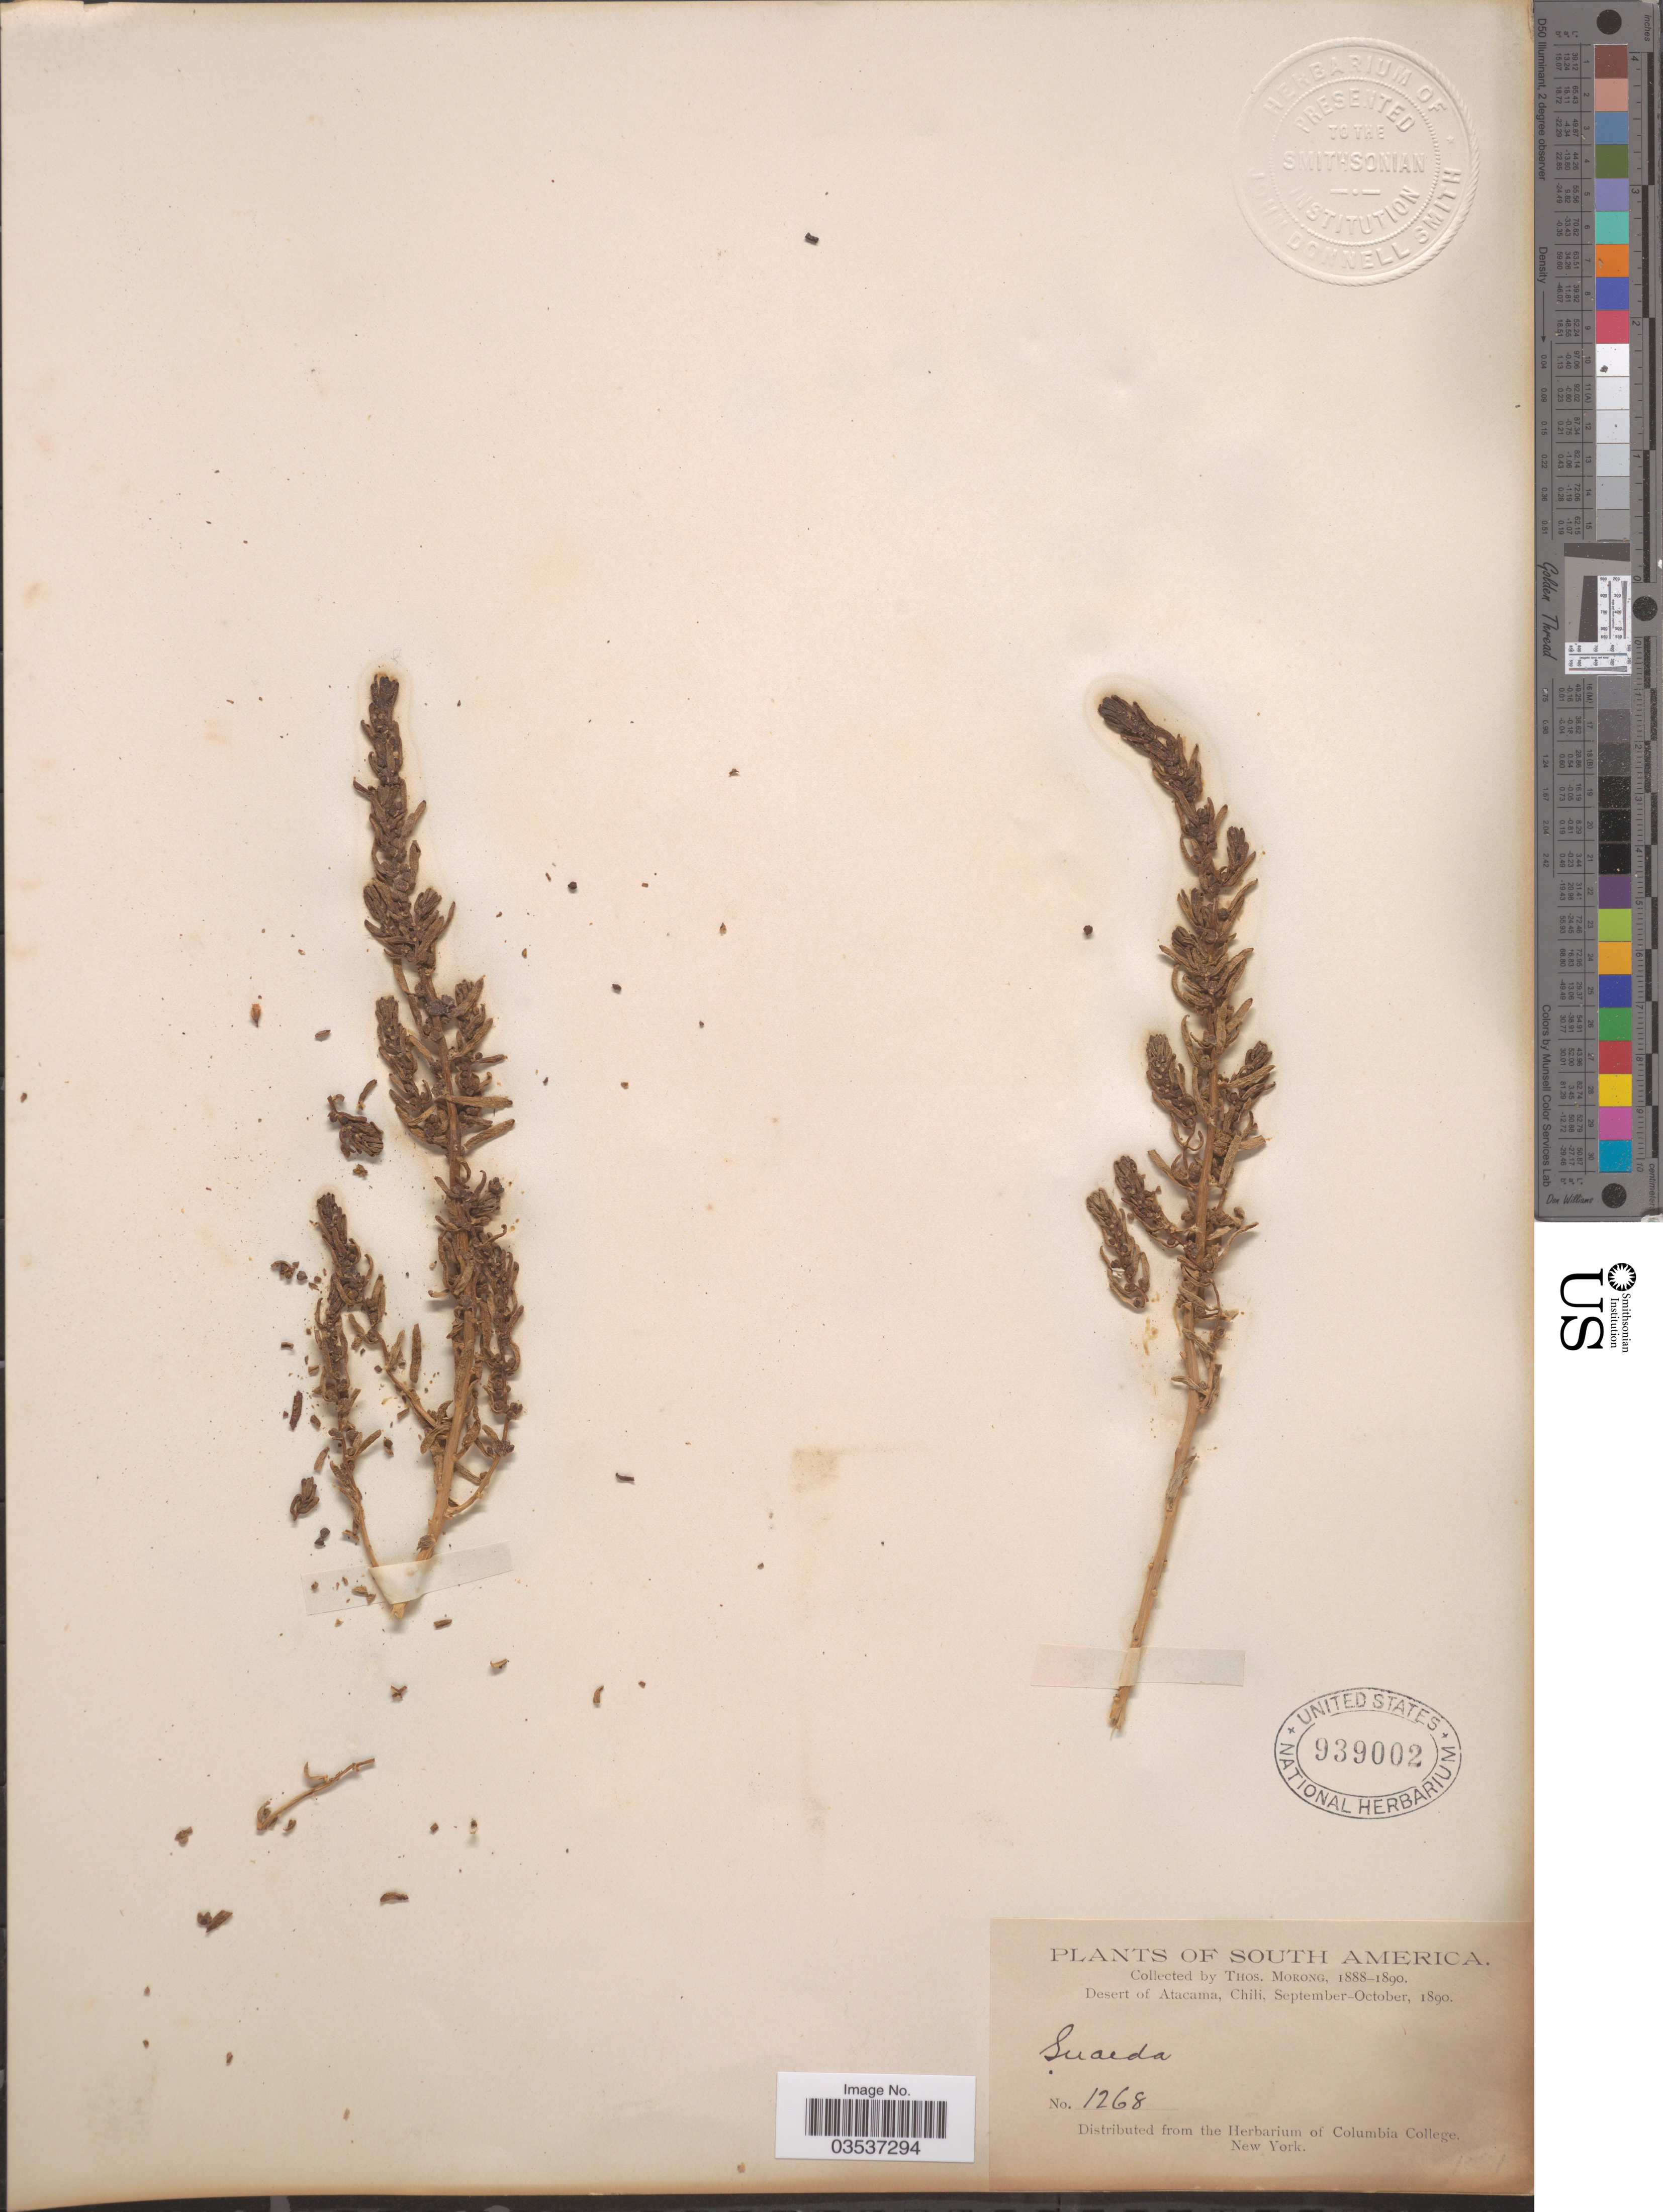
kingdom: Plantae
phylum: Tracheophyta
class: Magnoliopsida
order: Caryophyllales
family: Amaranthaceae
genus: Suaeda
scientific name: Suaeda sp.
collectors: ex herb. T. Morong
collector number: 1268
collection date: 1888/1890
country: Chile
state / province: Atacama (III)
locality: Desert of Atacama.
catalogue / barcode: US 939002